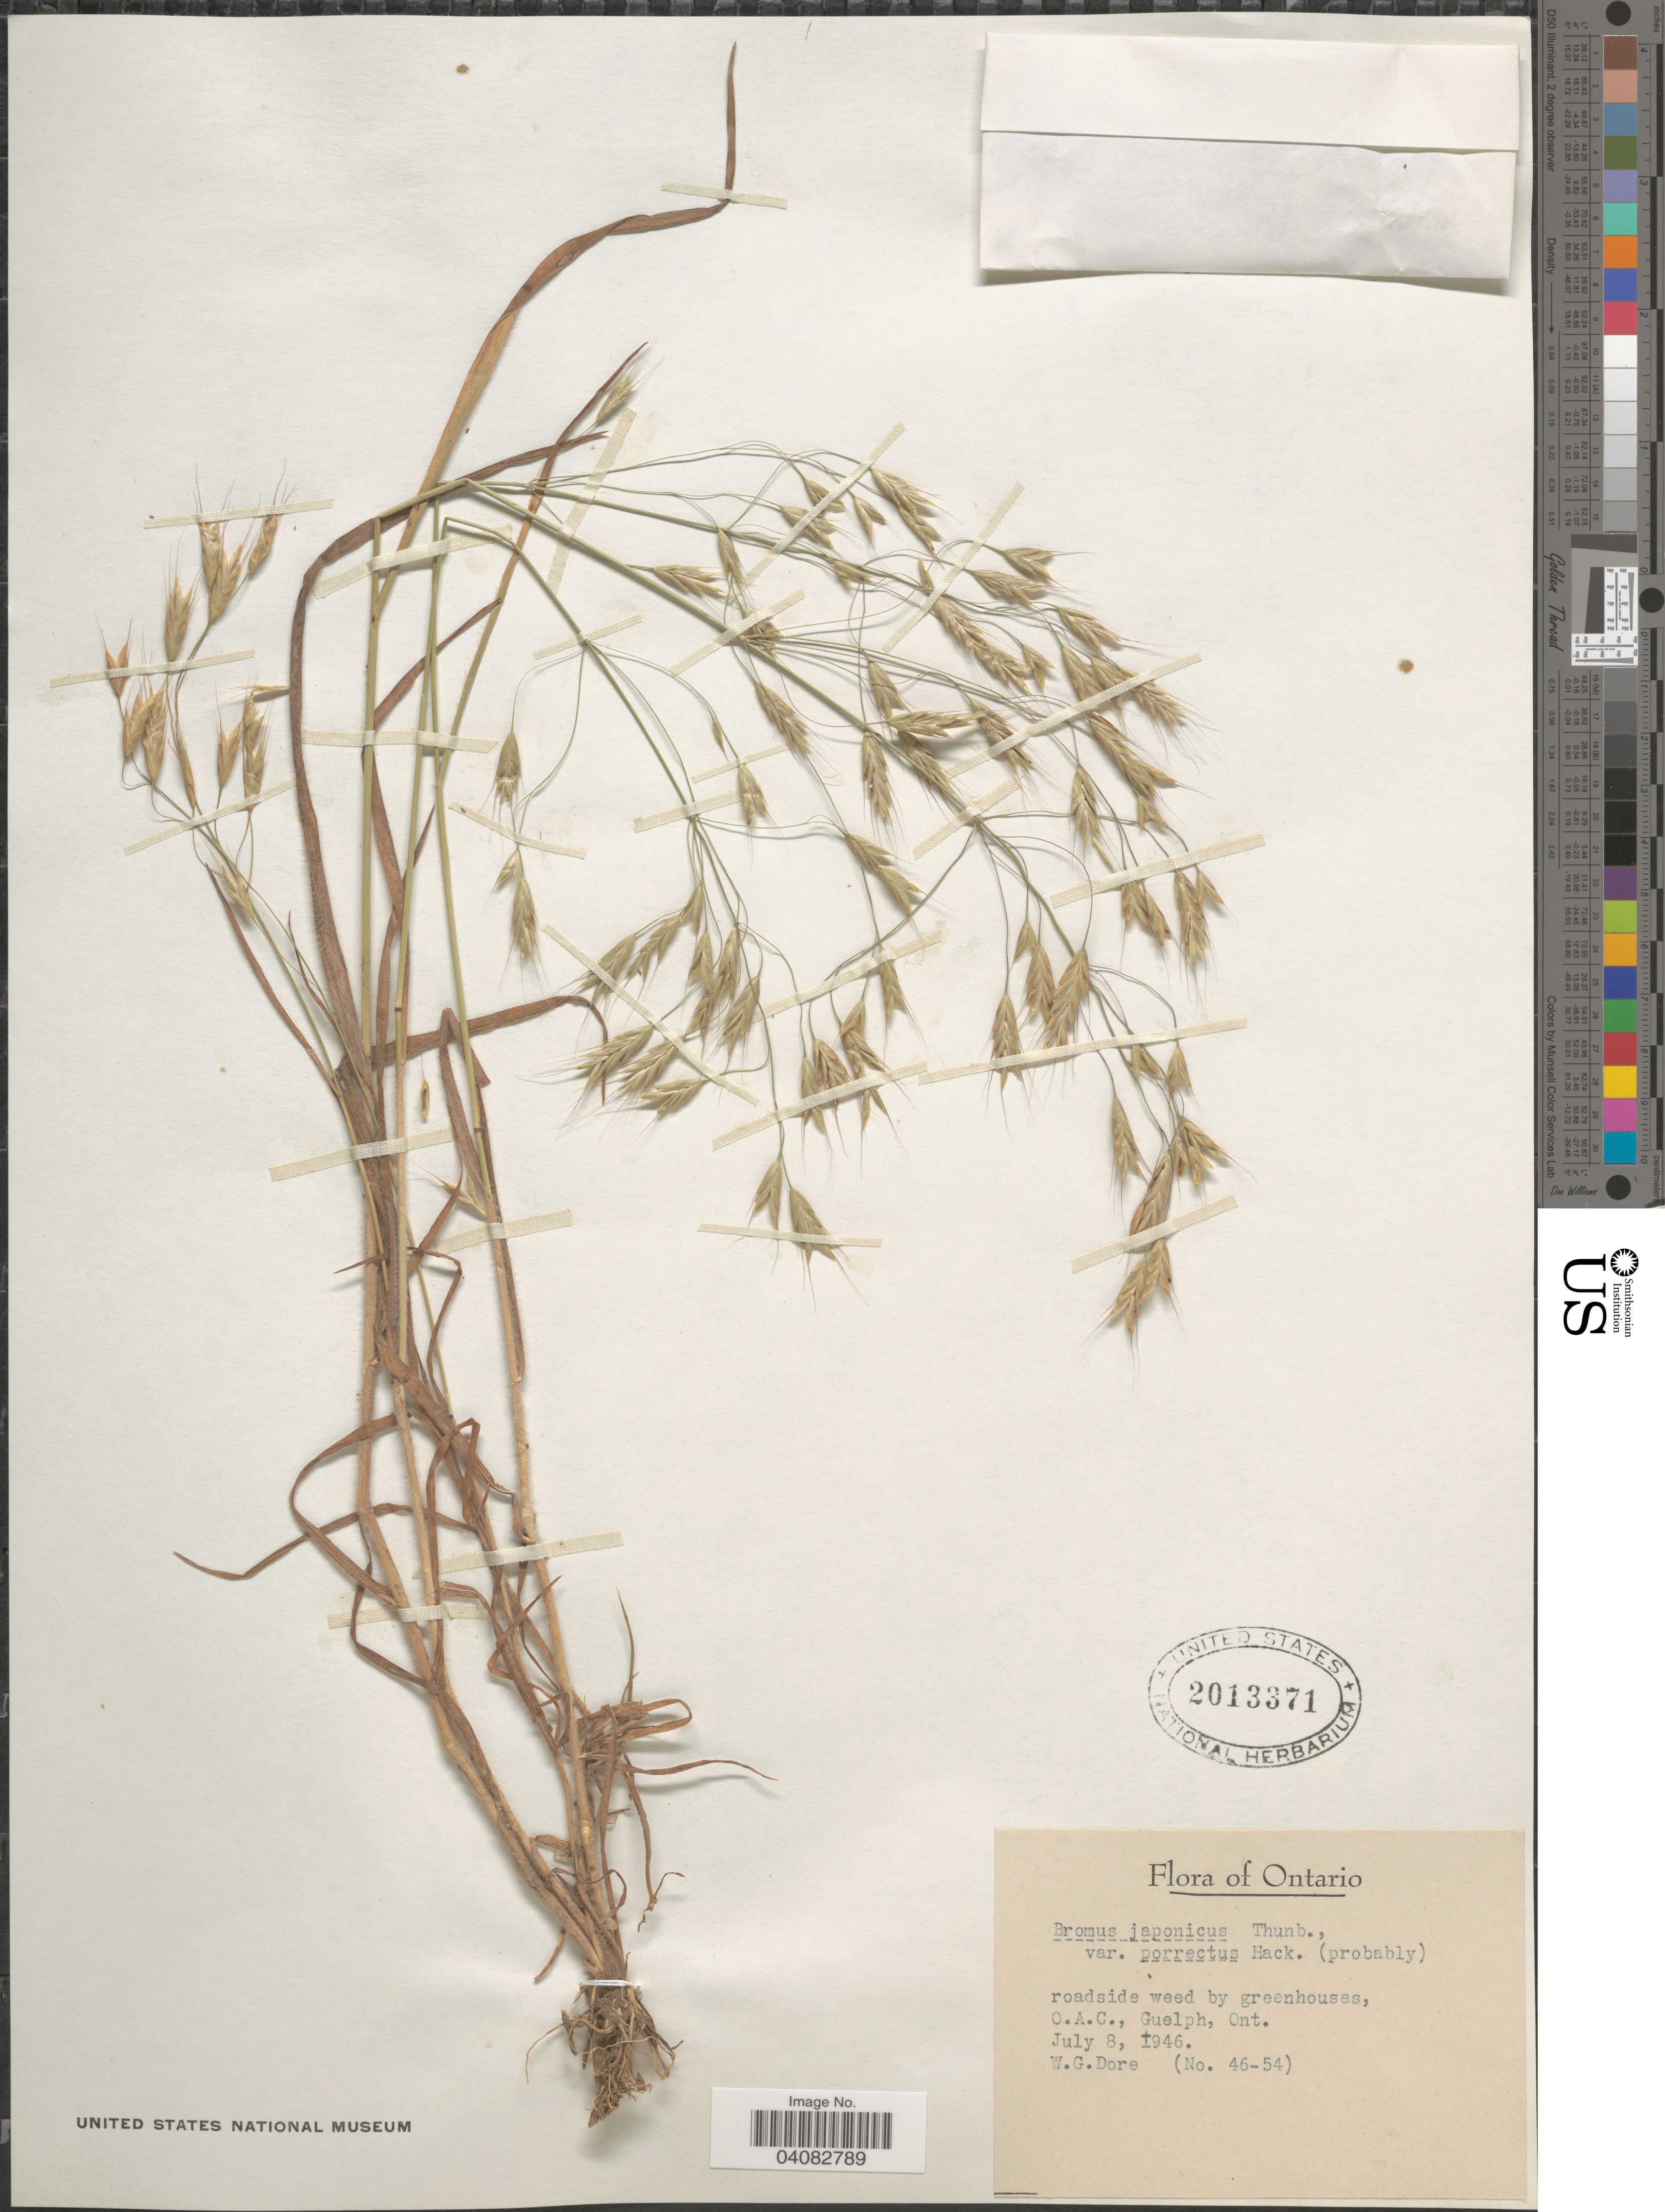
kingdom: Plantae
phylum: Tracheophyta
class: Liliopsida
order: Poales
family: Poaceae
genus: Bromus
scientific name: Bromus japonicus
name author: Houtt.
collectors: W. Dore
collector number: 46-54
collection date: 1946-07-08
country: Canada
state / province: Ontario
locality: Roadside weed by greenhouses, O.A.C., Guelph.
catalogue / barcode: US 2013371